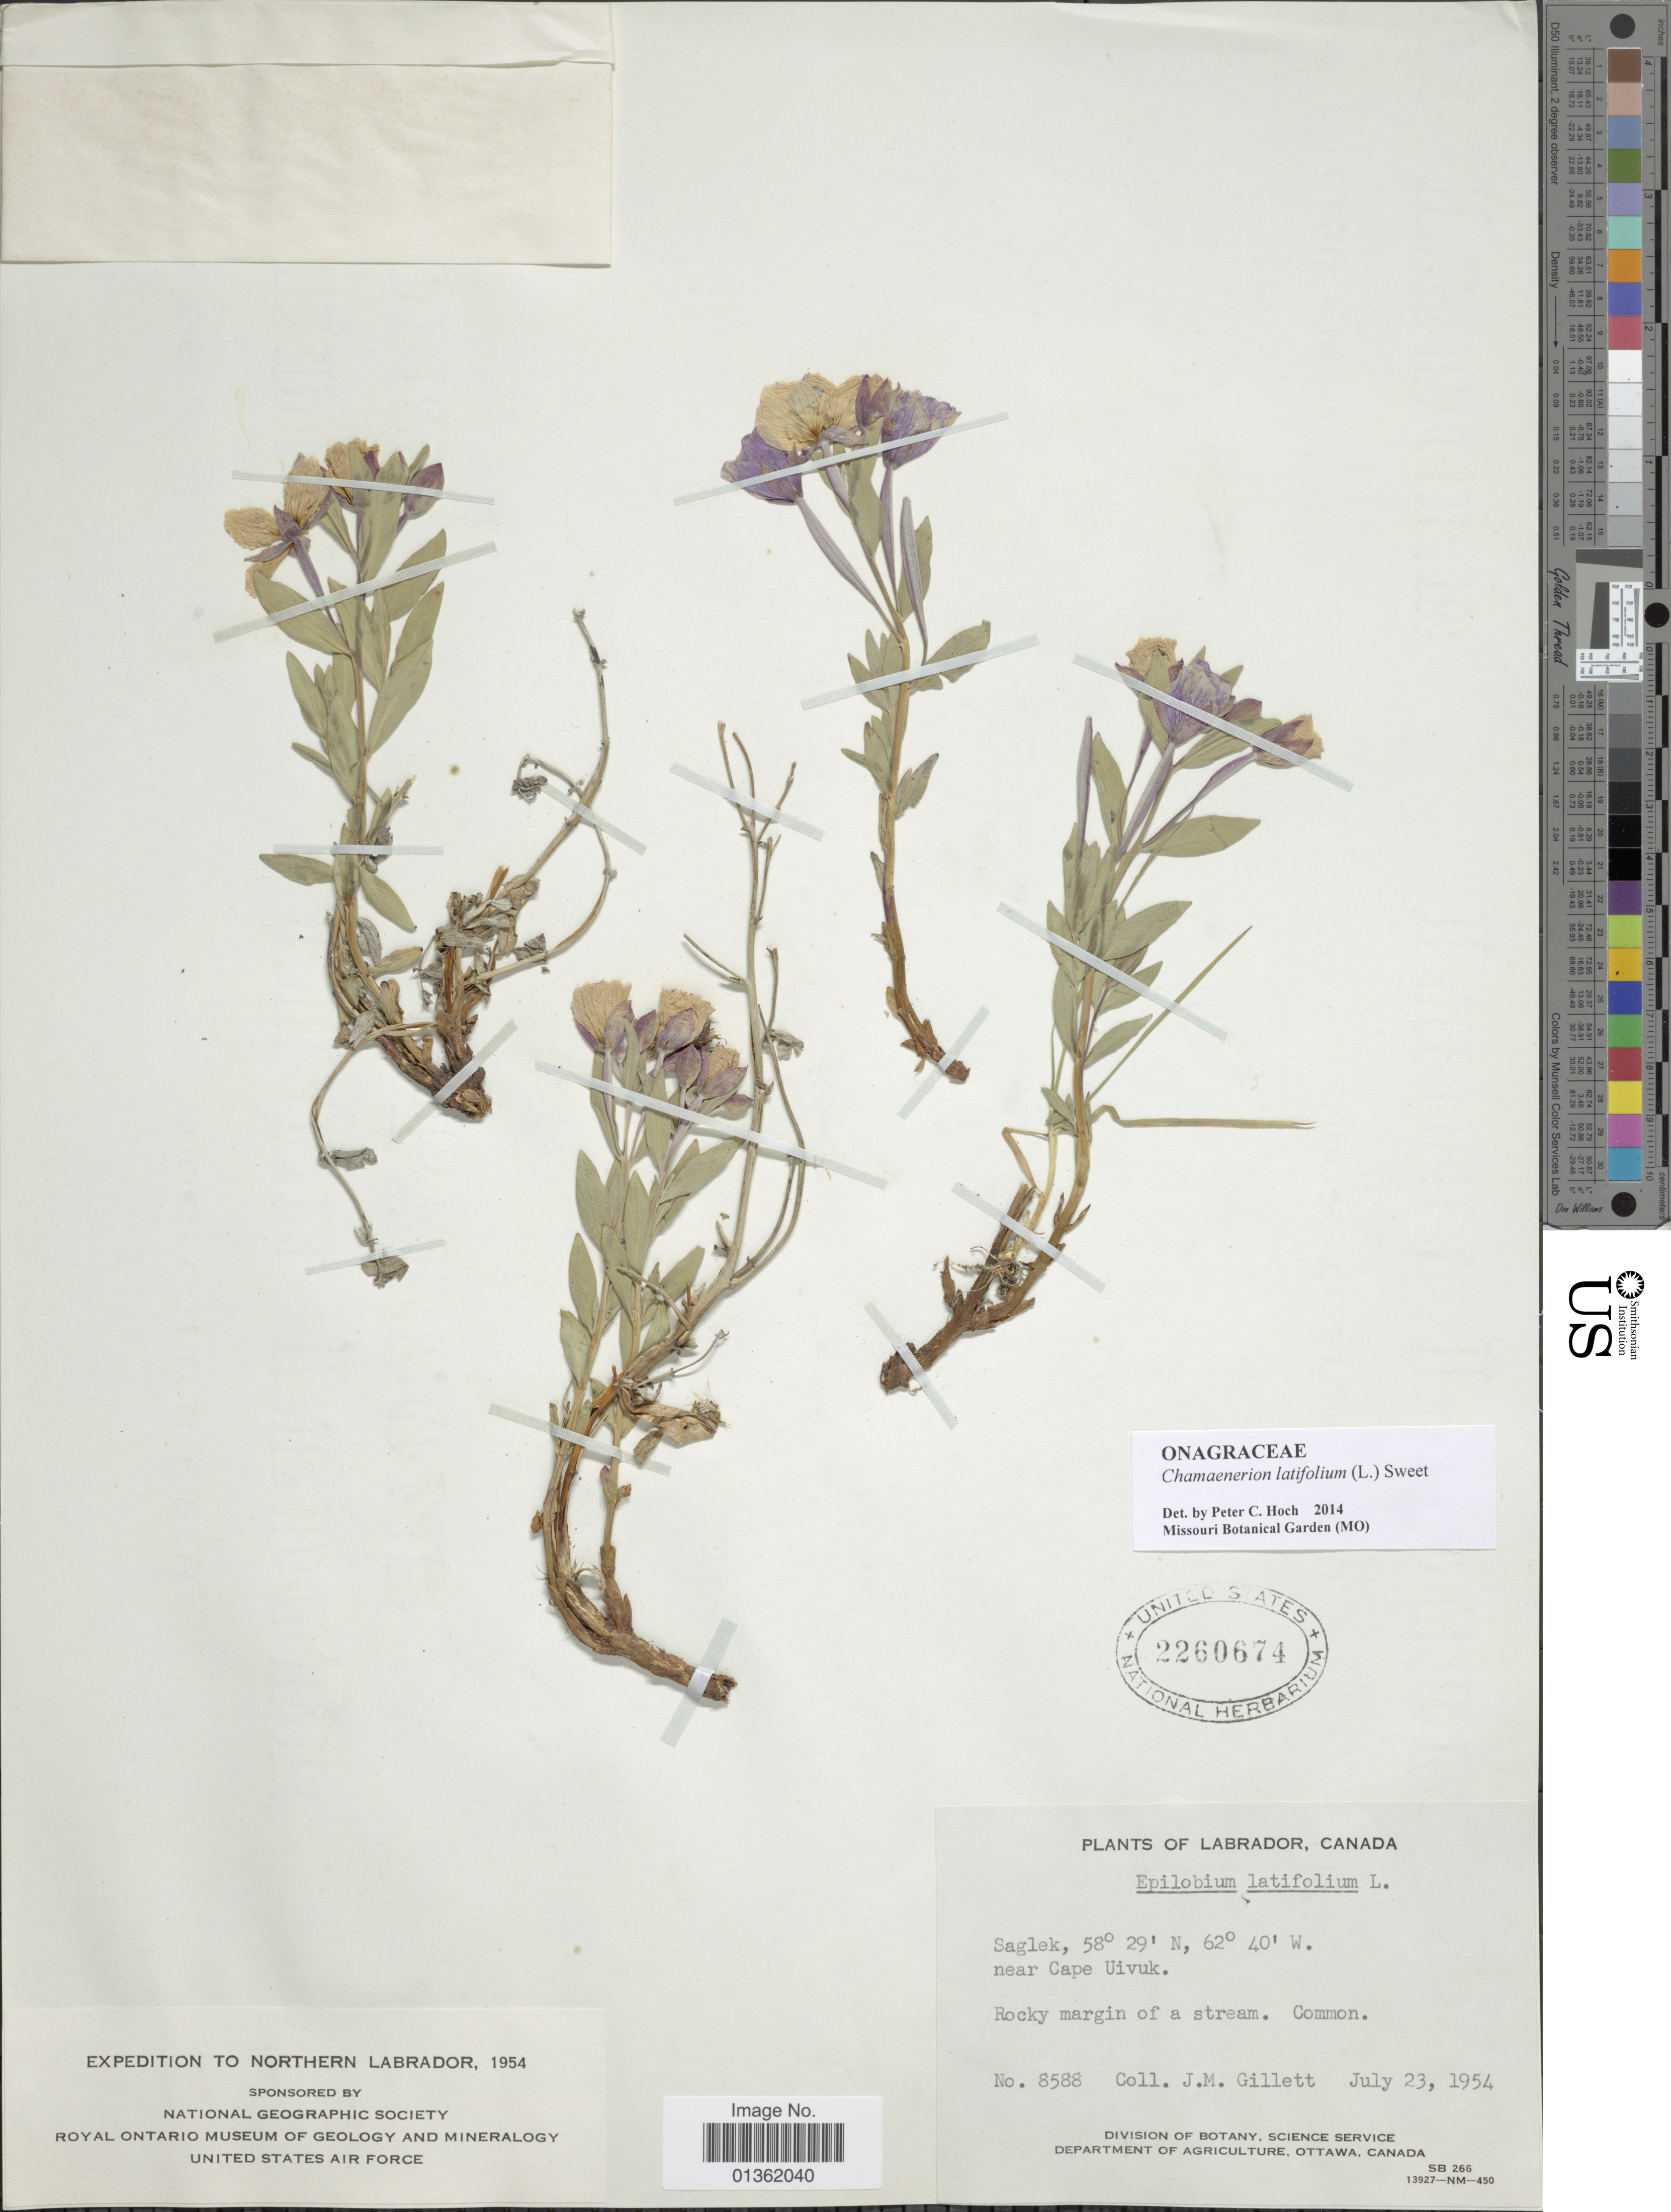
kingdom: Plantae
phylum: Tracheophyta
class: Magnoliopsida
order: Myrtales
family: Onagraceae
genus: Chamaenerion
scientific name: Chamaenerion latifolium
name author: (L.) Th. Fr. & Lange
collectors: J. M. Gillett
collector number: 8588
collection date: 1954-07-23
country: Canada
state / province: Newfoundland and Labrador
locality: Labrador. Saglek near Cape Uivik.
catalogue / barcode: US 2260674